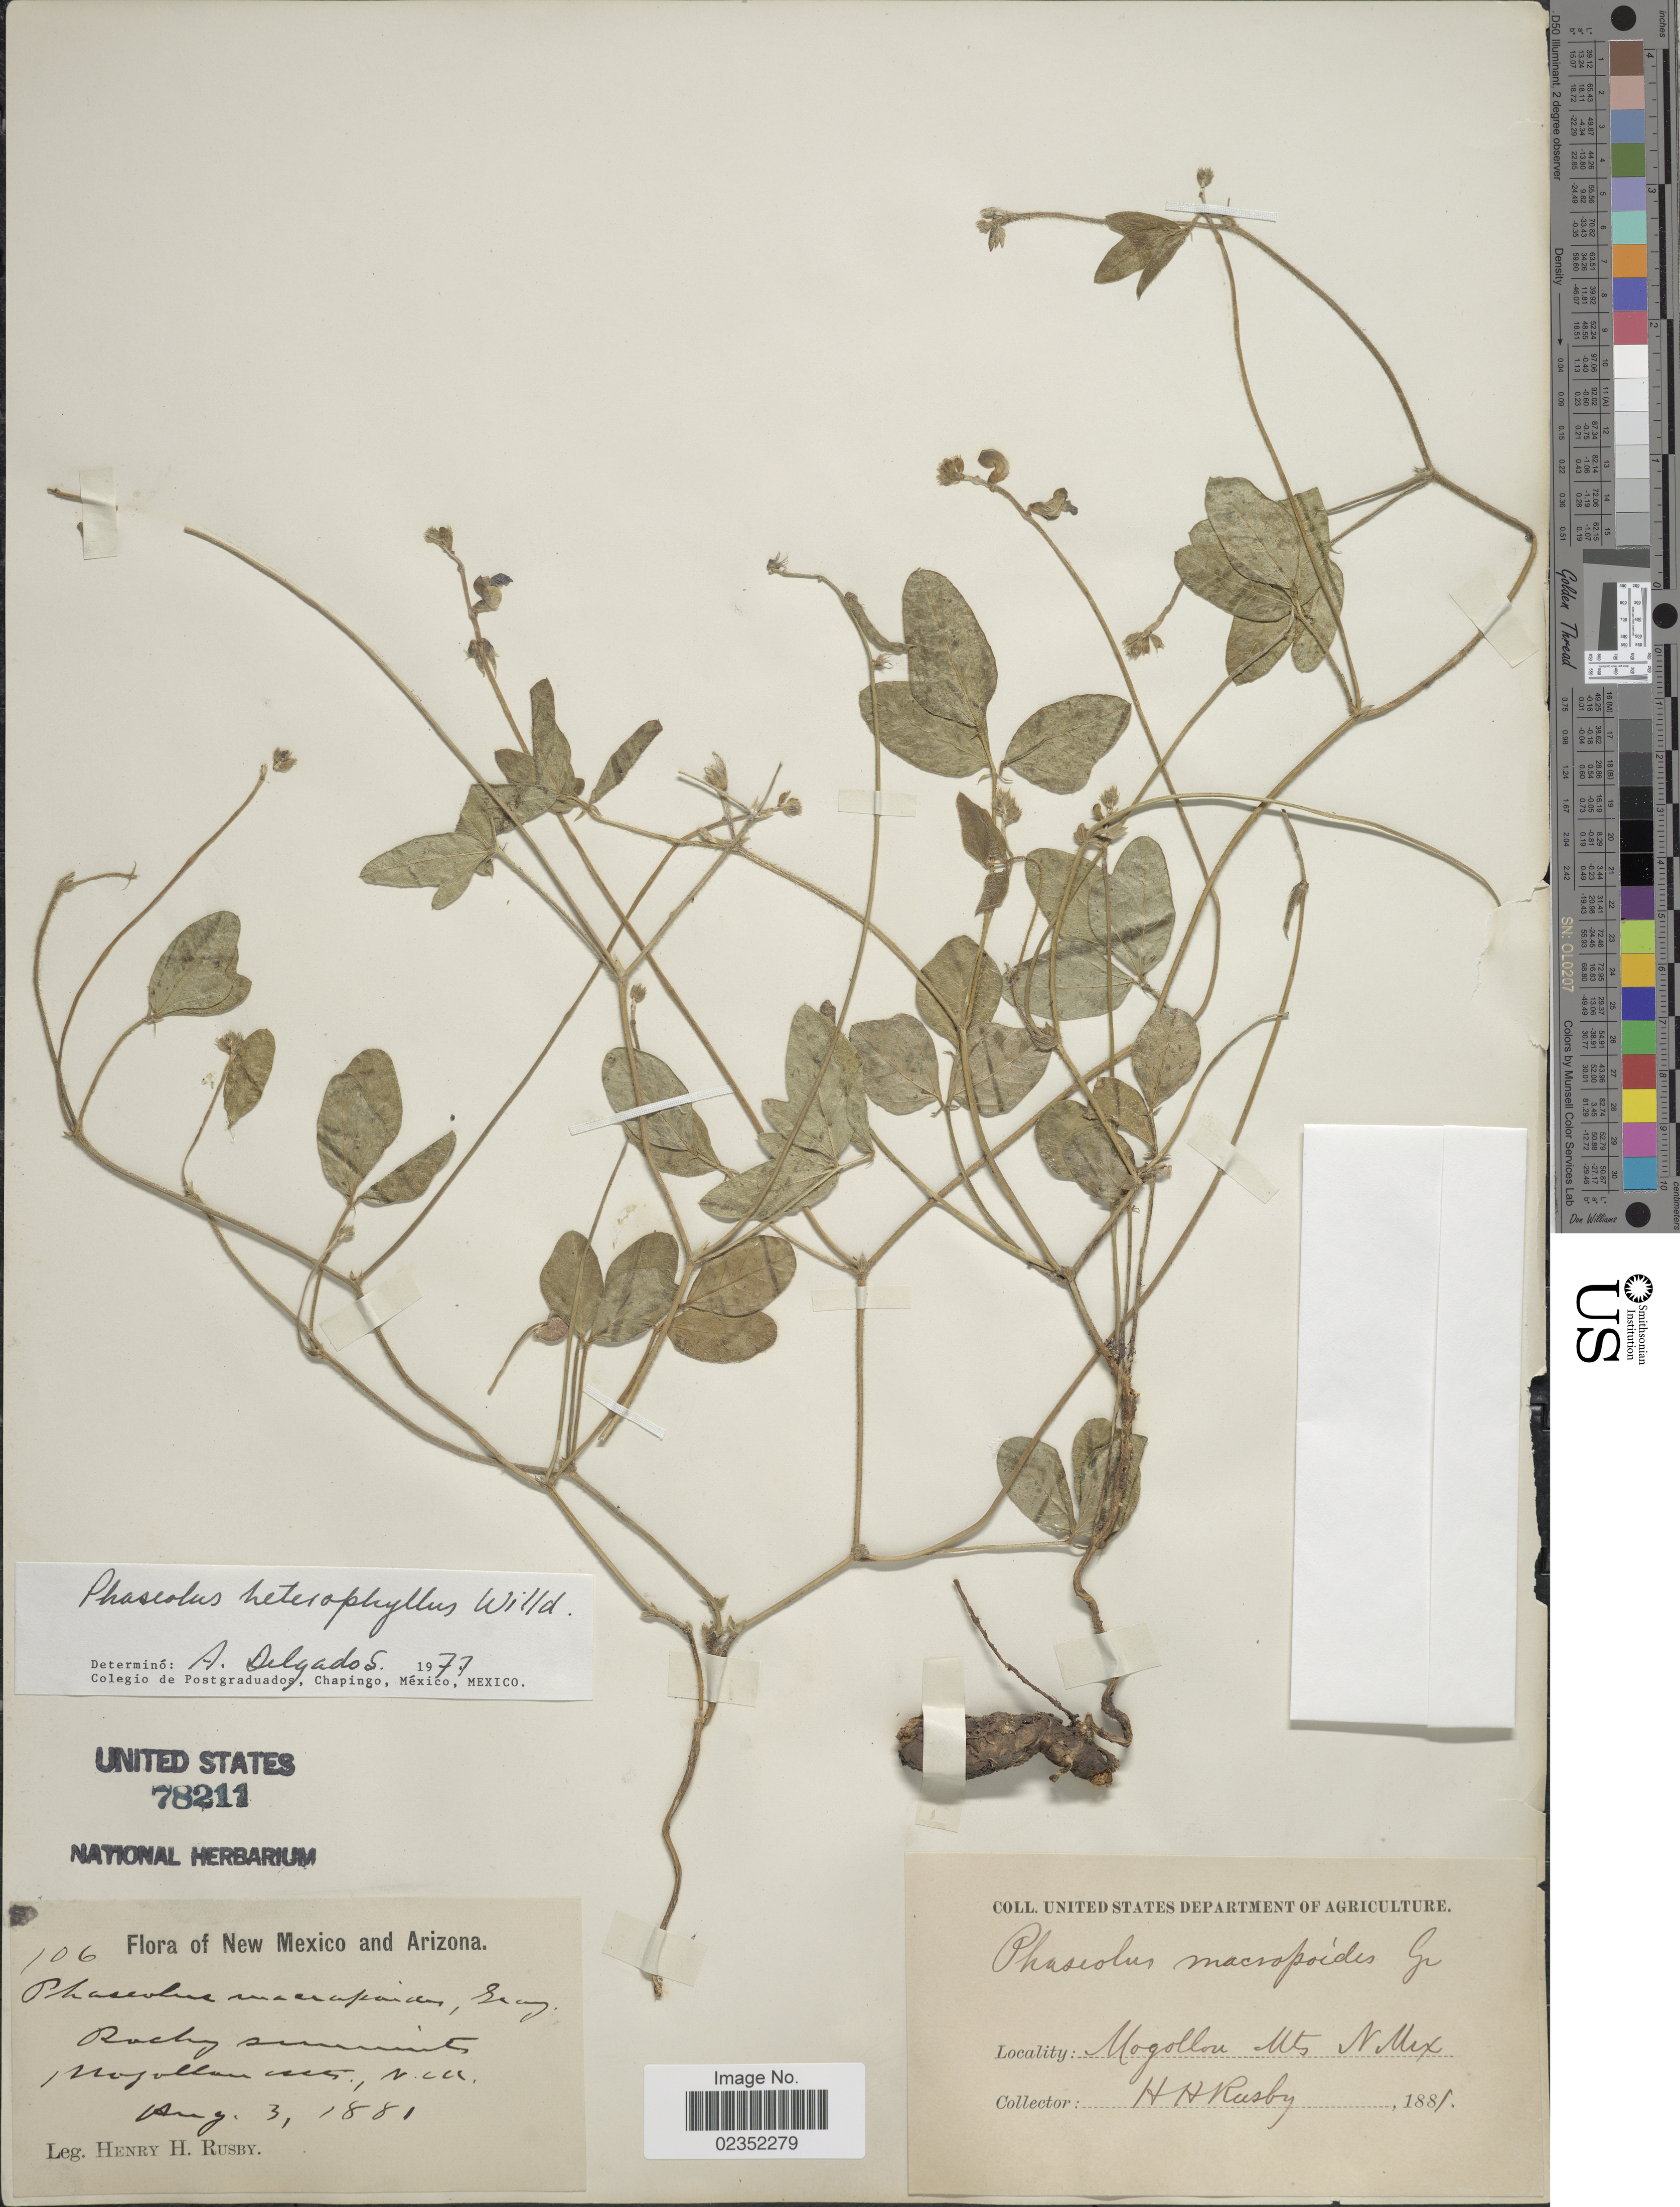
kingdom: Plantae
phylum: Tracheophyta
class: Magnoliopsida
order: Fabales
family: Fabaceae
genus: Macroptilium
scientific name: Macroptilium heterophyllum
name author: (Willd.) Maréchal & Baudet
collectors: H. H. Rusby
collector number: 106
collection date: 1881-08-03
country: United States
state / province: New Mexico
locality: Rocky summits Mogollon Mts.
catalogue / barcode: US 78211